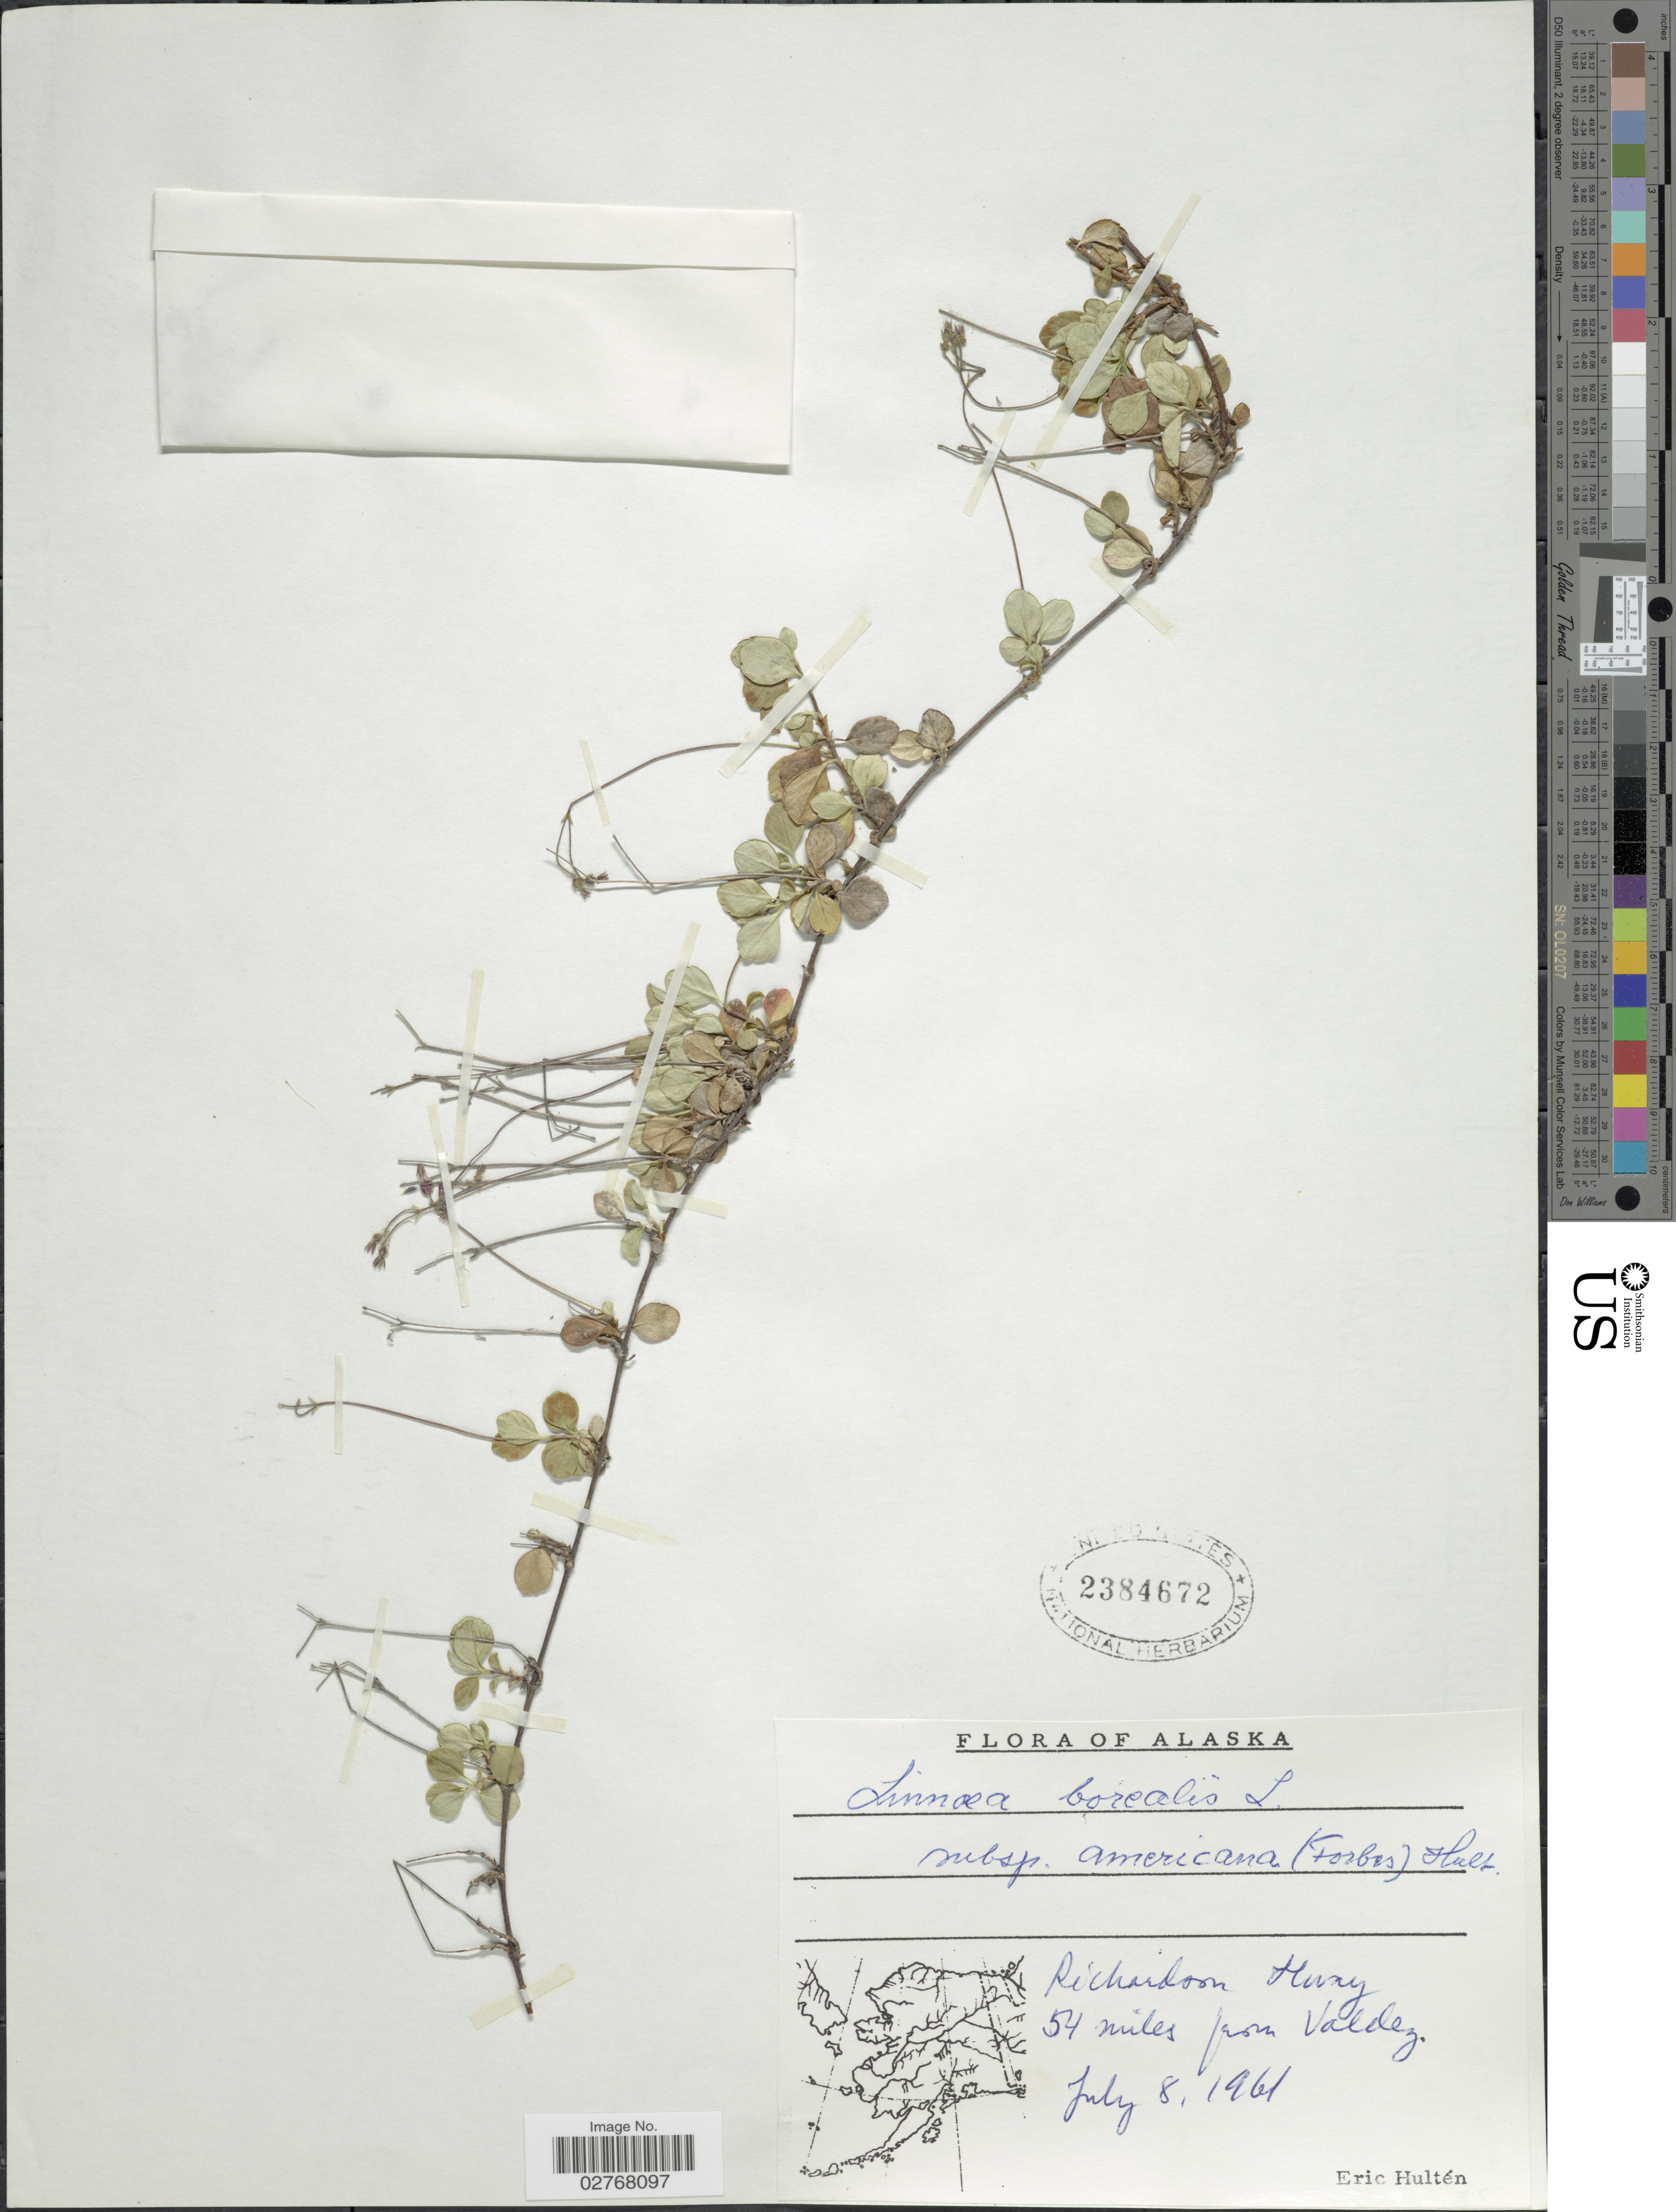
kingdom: Plantae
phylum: Tracheophyta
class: Magnoliopsida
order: Dipsacales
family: Caprifoliaceae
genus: Linnaea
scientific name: Linnaea borealis var. americana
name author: (J. Forbes) Rehder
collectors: E. G. Hultén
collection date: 1961-07-08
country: United States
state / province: Alaska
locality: Richardson Hwy, 54 miles from Valdez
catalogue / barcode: US 2384672